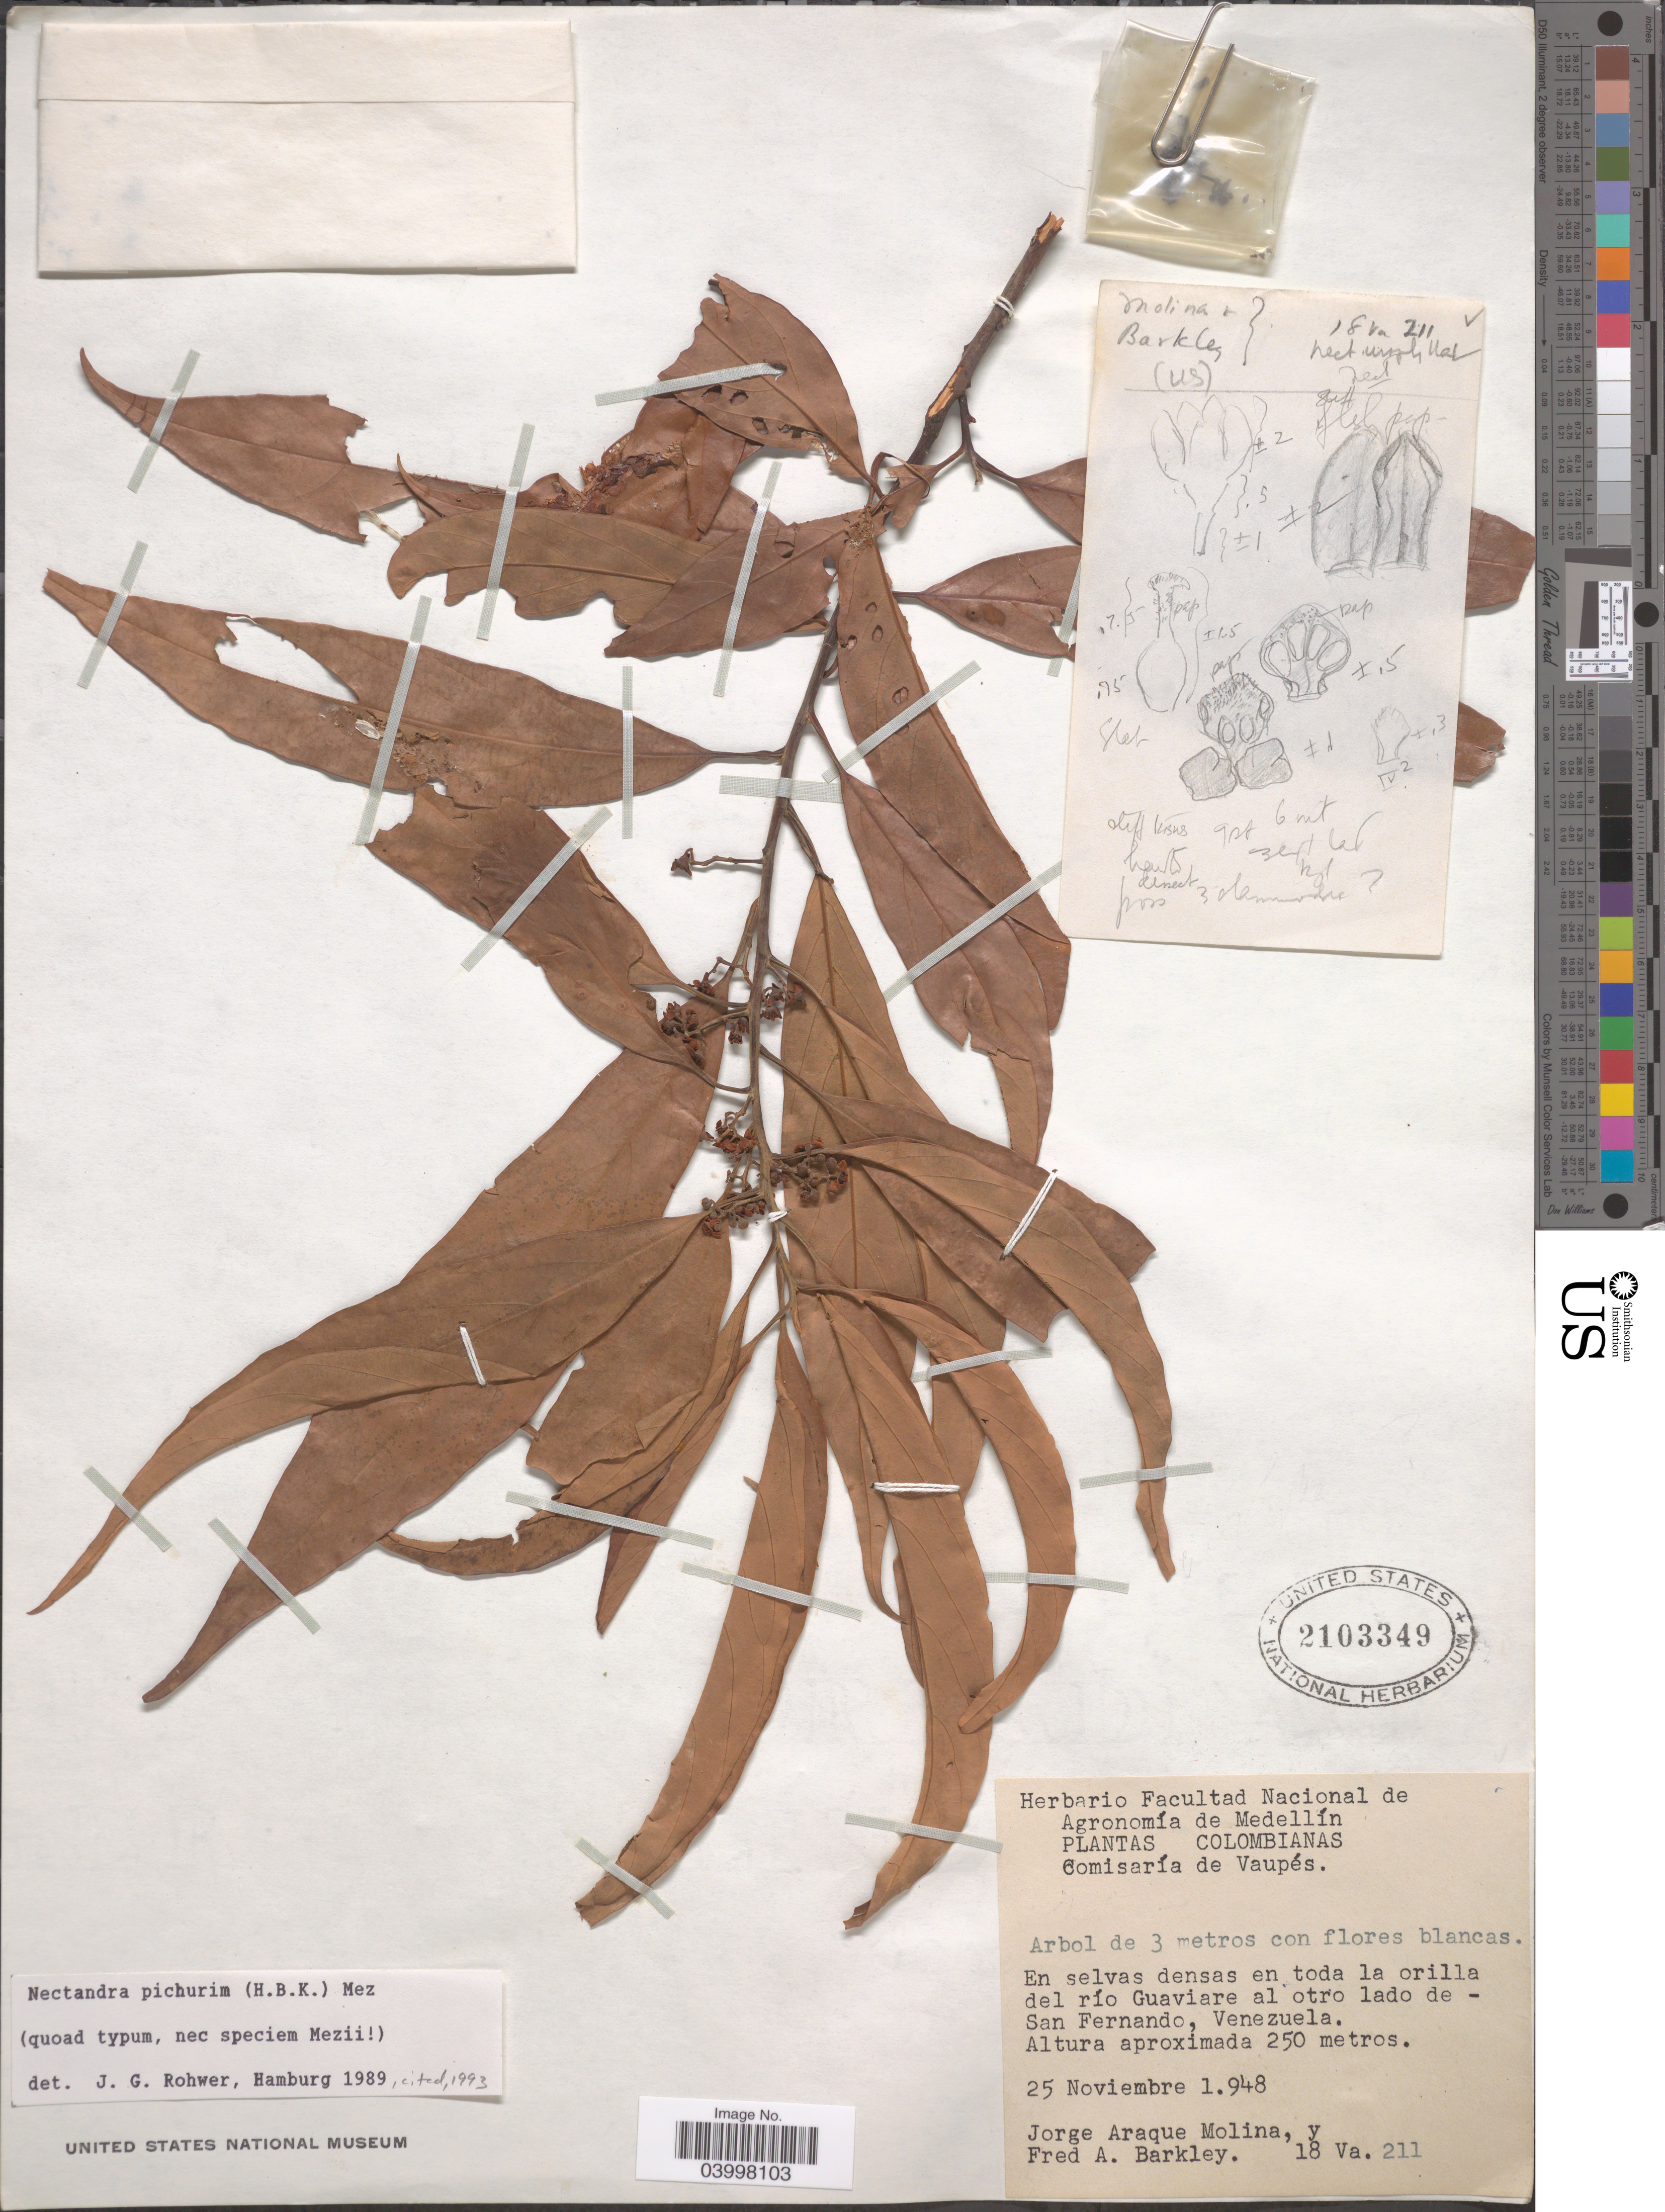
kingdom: Plantae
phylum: Tracheophyta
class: Magnoliopsida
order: Laurales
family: Lauraceae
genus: Nectandra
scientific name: Nectandra pichurim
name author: (Kunth) Mez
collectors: J. A. Molina & F. A. Barkley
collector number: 18Va211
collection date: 1948-11-25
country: Colombia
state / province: Vaupés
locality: Comisaría de Vaupés. En selvas densas en toda la orilla del río Guaviare al otro lado de - San Fernando.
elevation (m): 250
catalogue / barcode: US 2103349